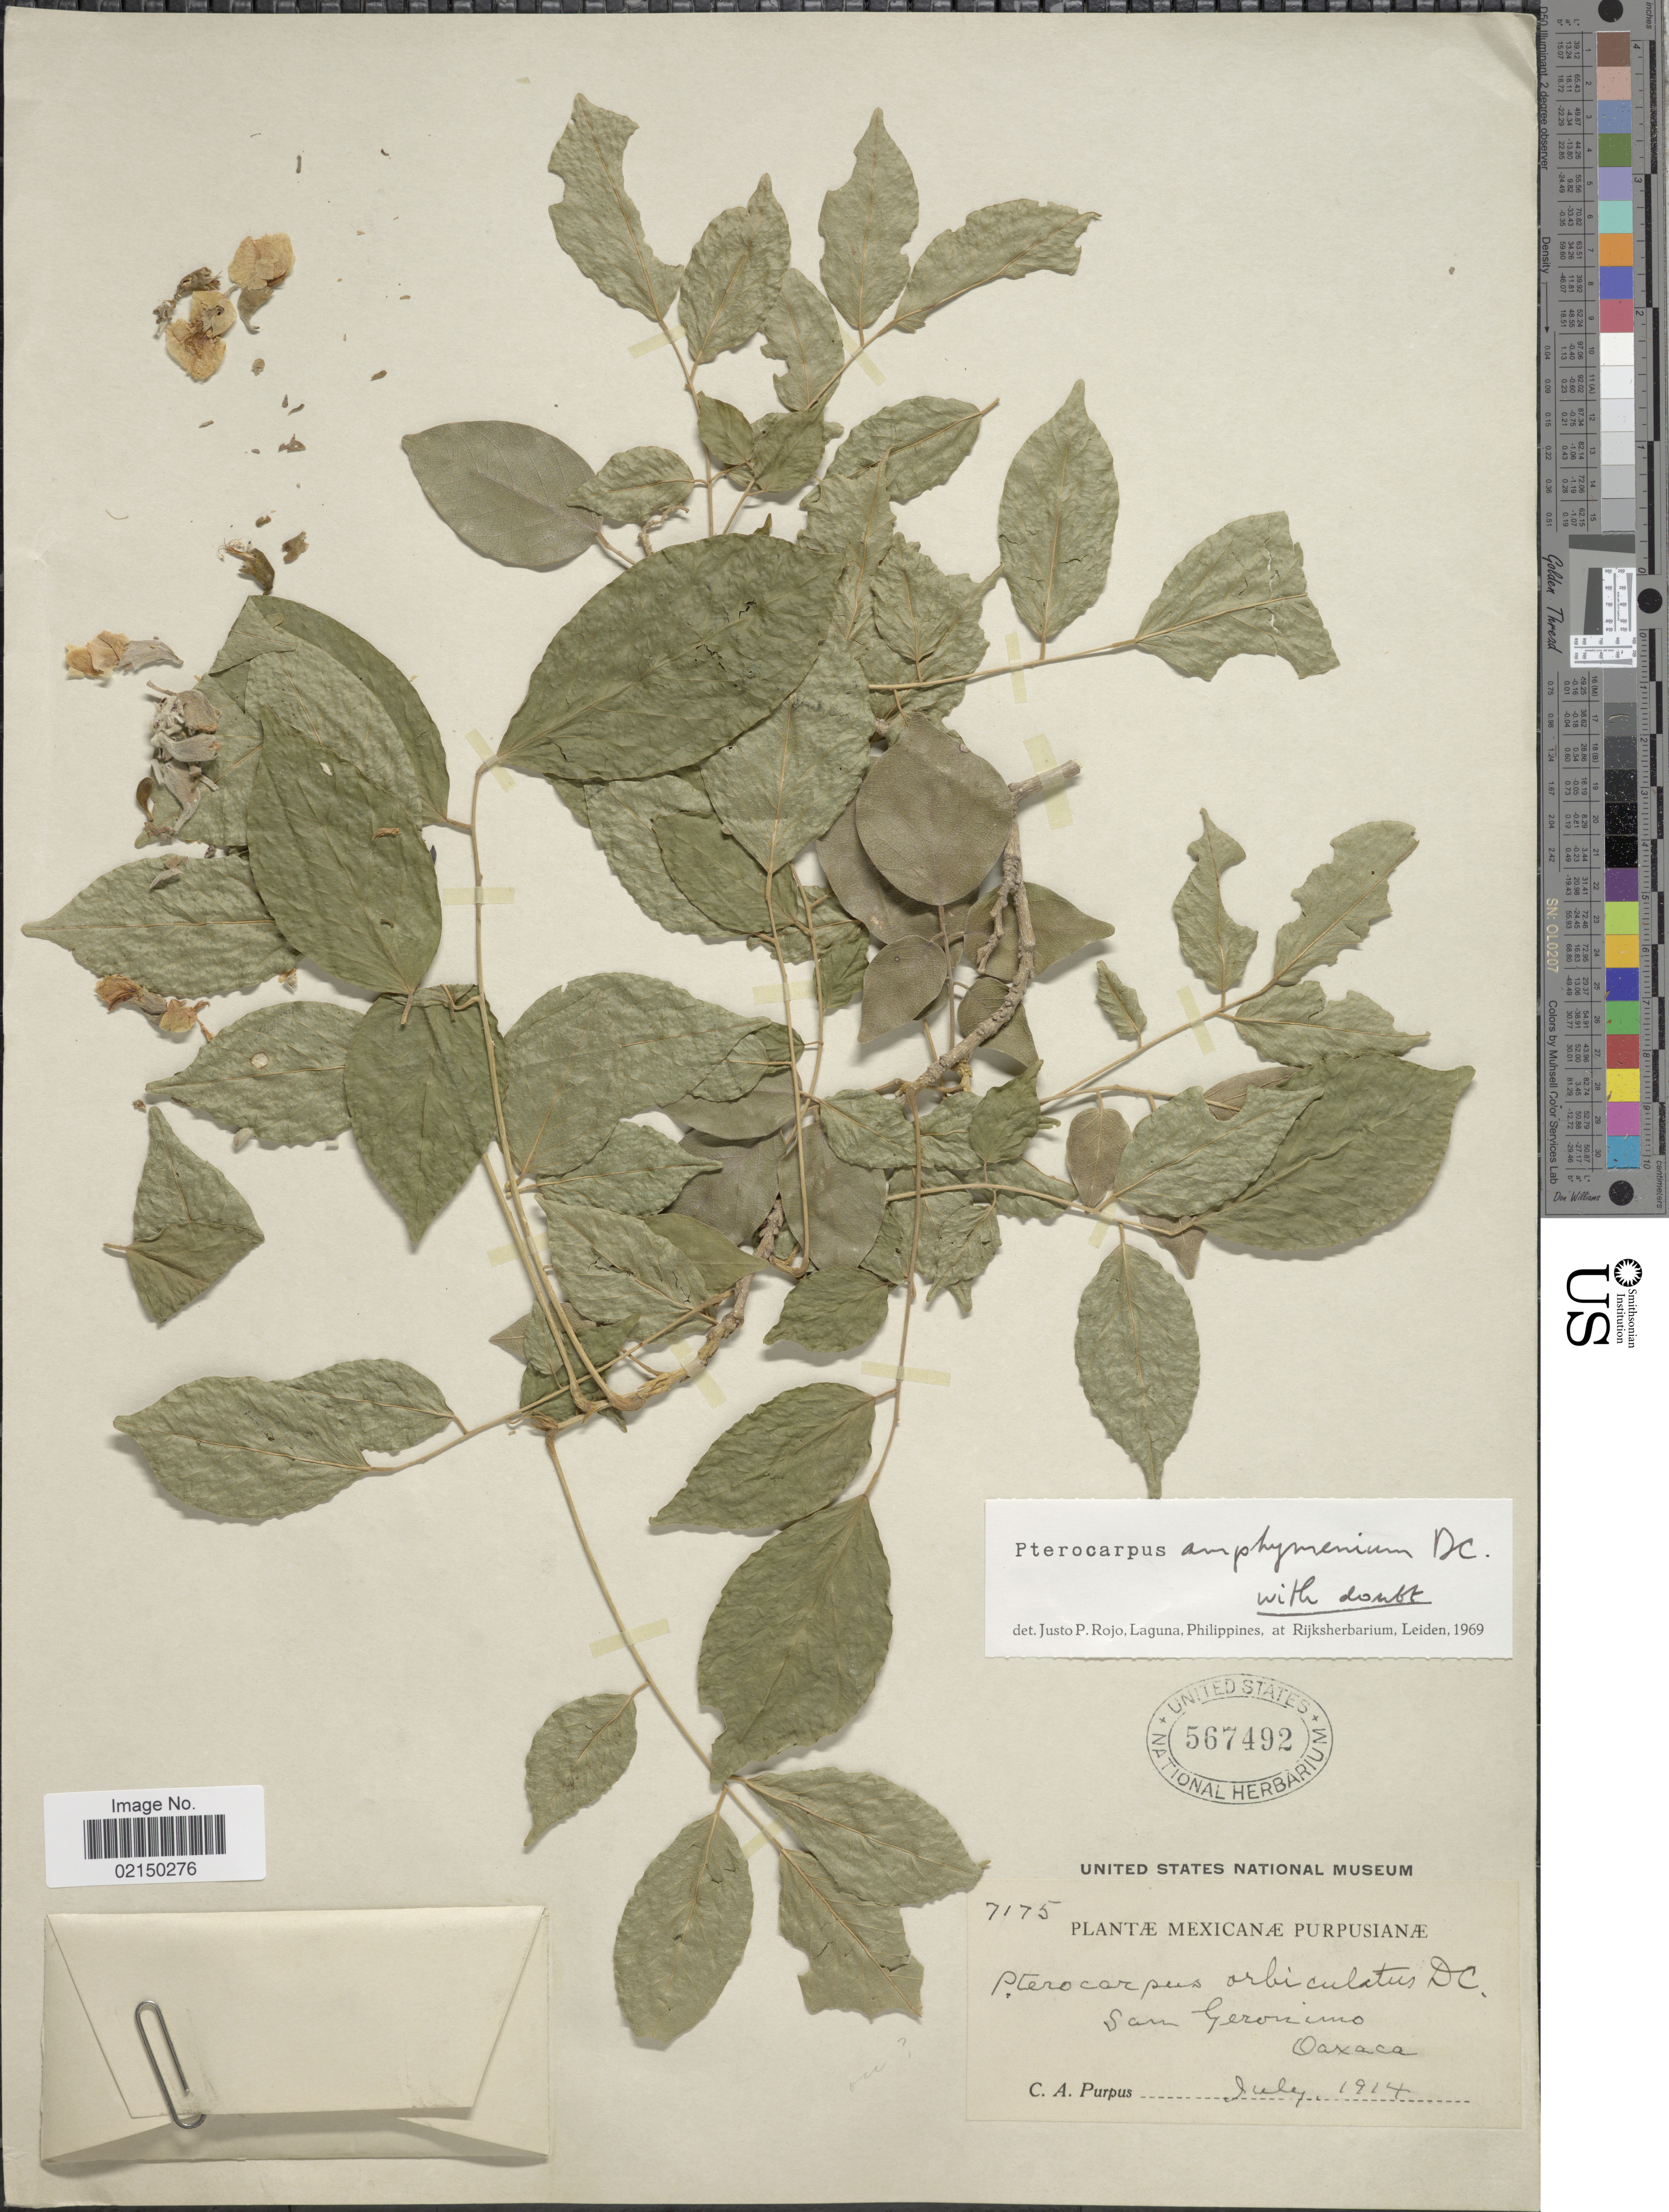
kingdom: Plantae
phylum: Tracheophyta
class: Magnoliopsida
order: Fabales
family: Fabaceae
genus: Pterocarpus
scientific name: Pterocarpus orbiculatus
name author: DC.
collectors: C. A. Purpus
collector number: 7175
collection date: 1914-07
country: Mexico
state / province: Oaxaca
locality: Mexicanae Purpusianae, San Geronimo.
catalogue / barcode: US 567492